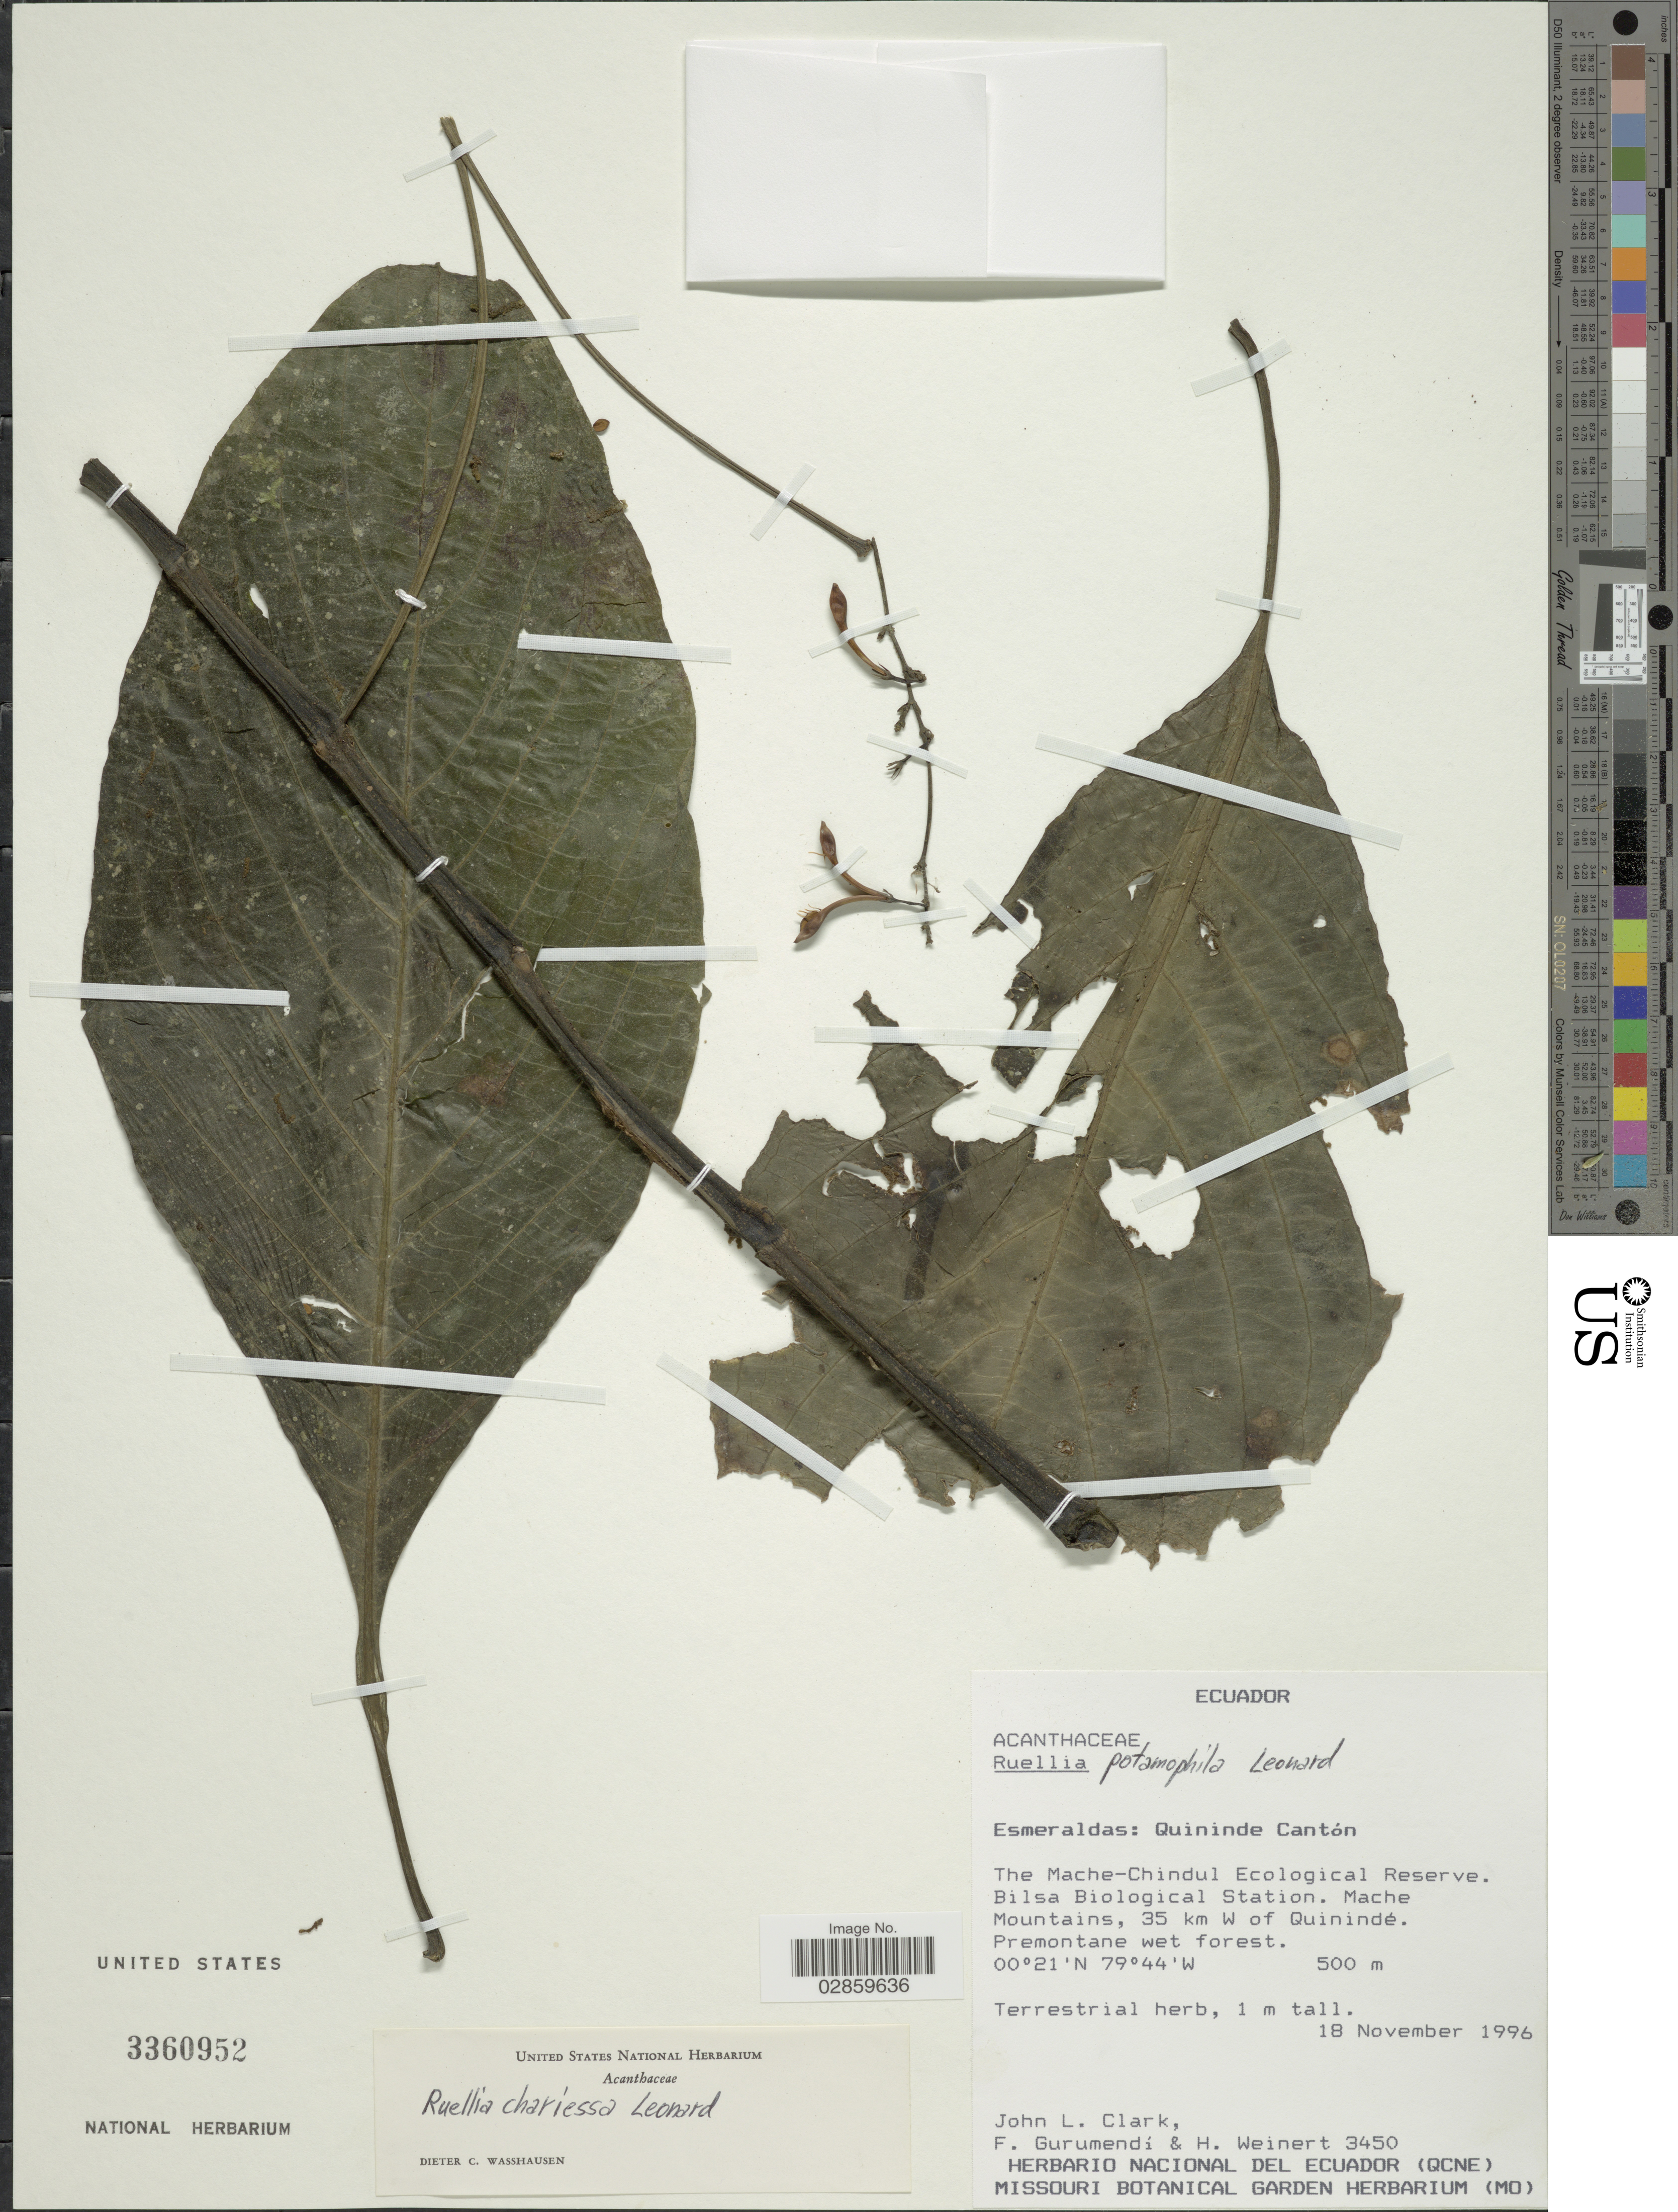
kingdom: Plantae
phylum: Tracheophyta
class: Magnoliopsida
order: Lamiales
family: Acanthaceae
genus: Ruellia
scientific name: Ruellia chariessa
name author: Leonard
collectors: J. L. Clark, F. Gurumendí & H. Weinert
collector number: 3450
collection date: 1996-11-18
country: Ecuador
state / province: Esmeraldas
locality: Quininde Cantón. The Mache-Chindul Ecological Reserve. Bilsa Biological Station. Mache Mountains, 35 km W of Quinindé.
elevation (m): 500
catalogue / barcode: US 3360952